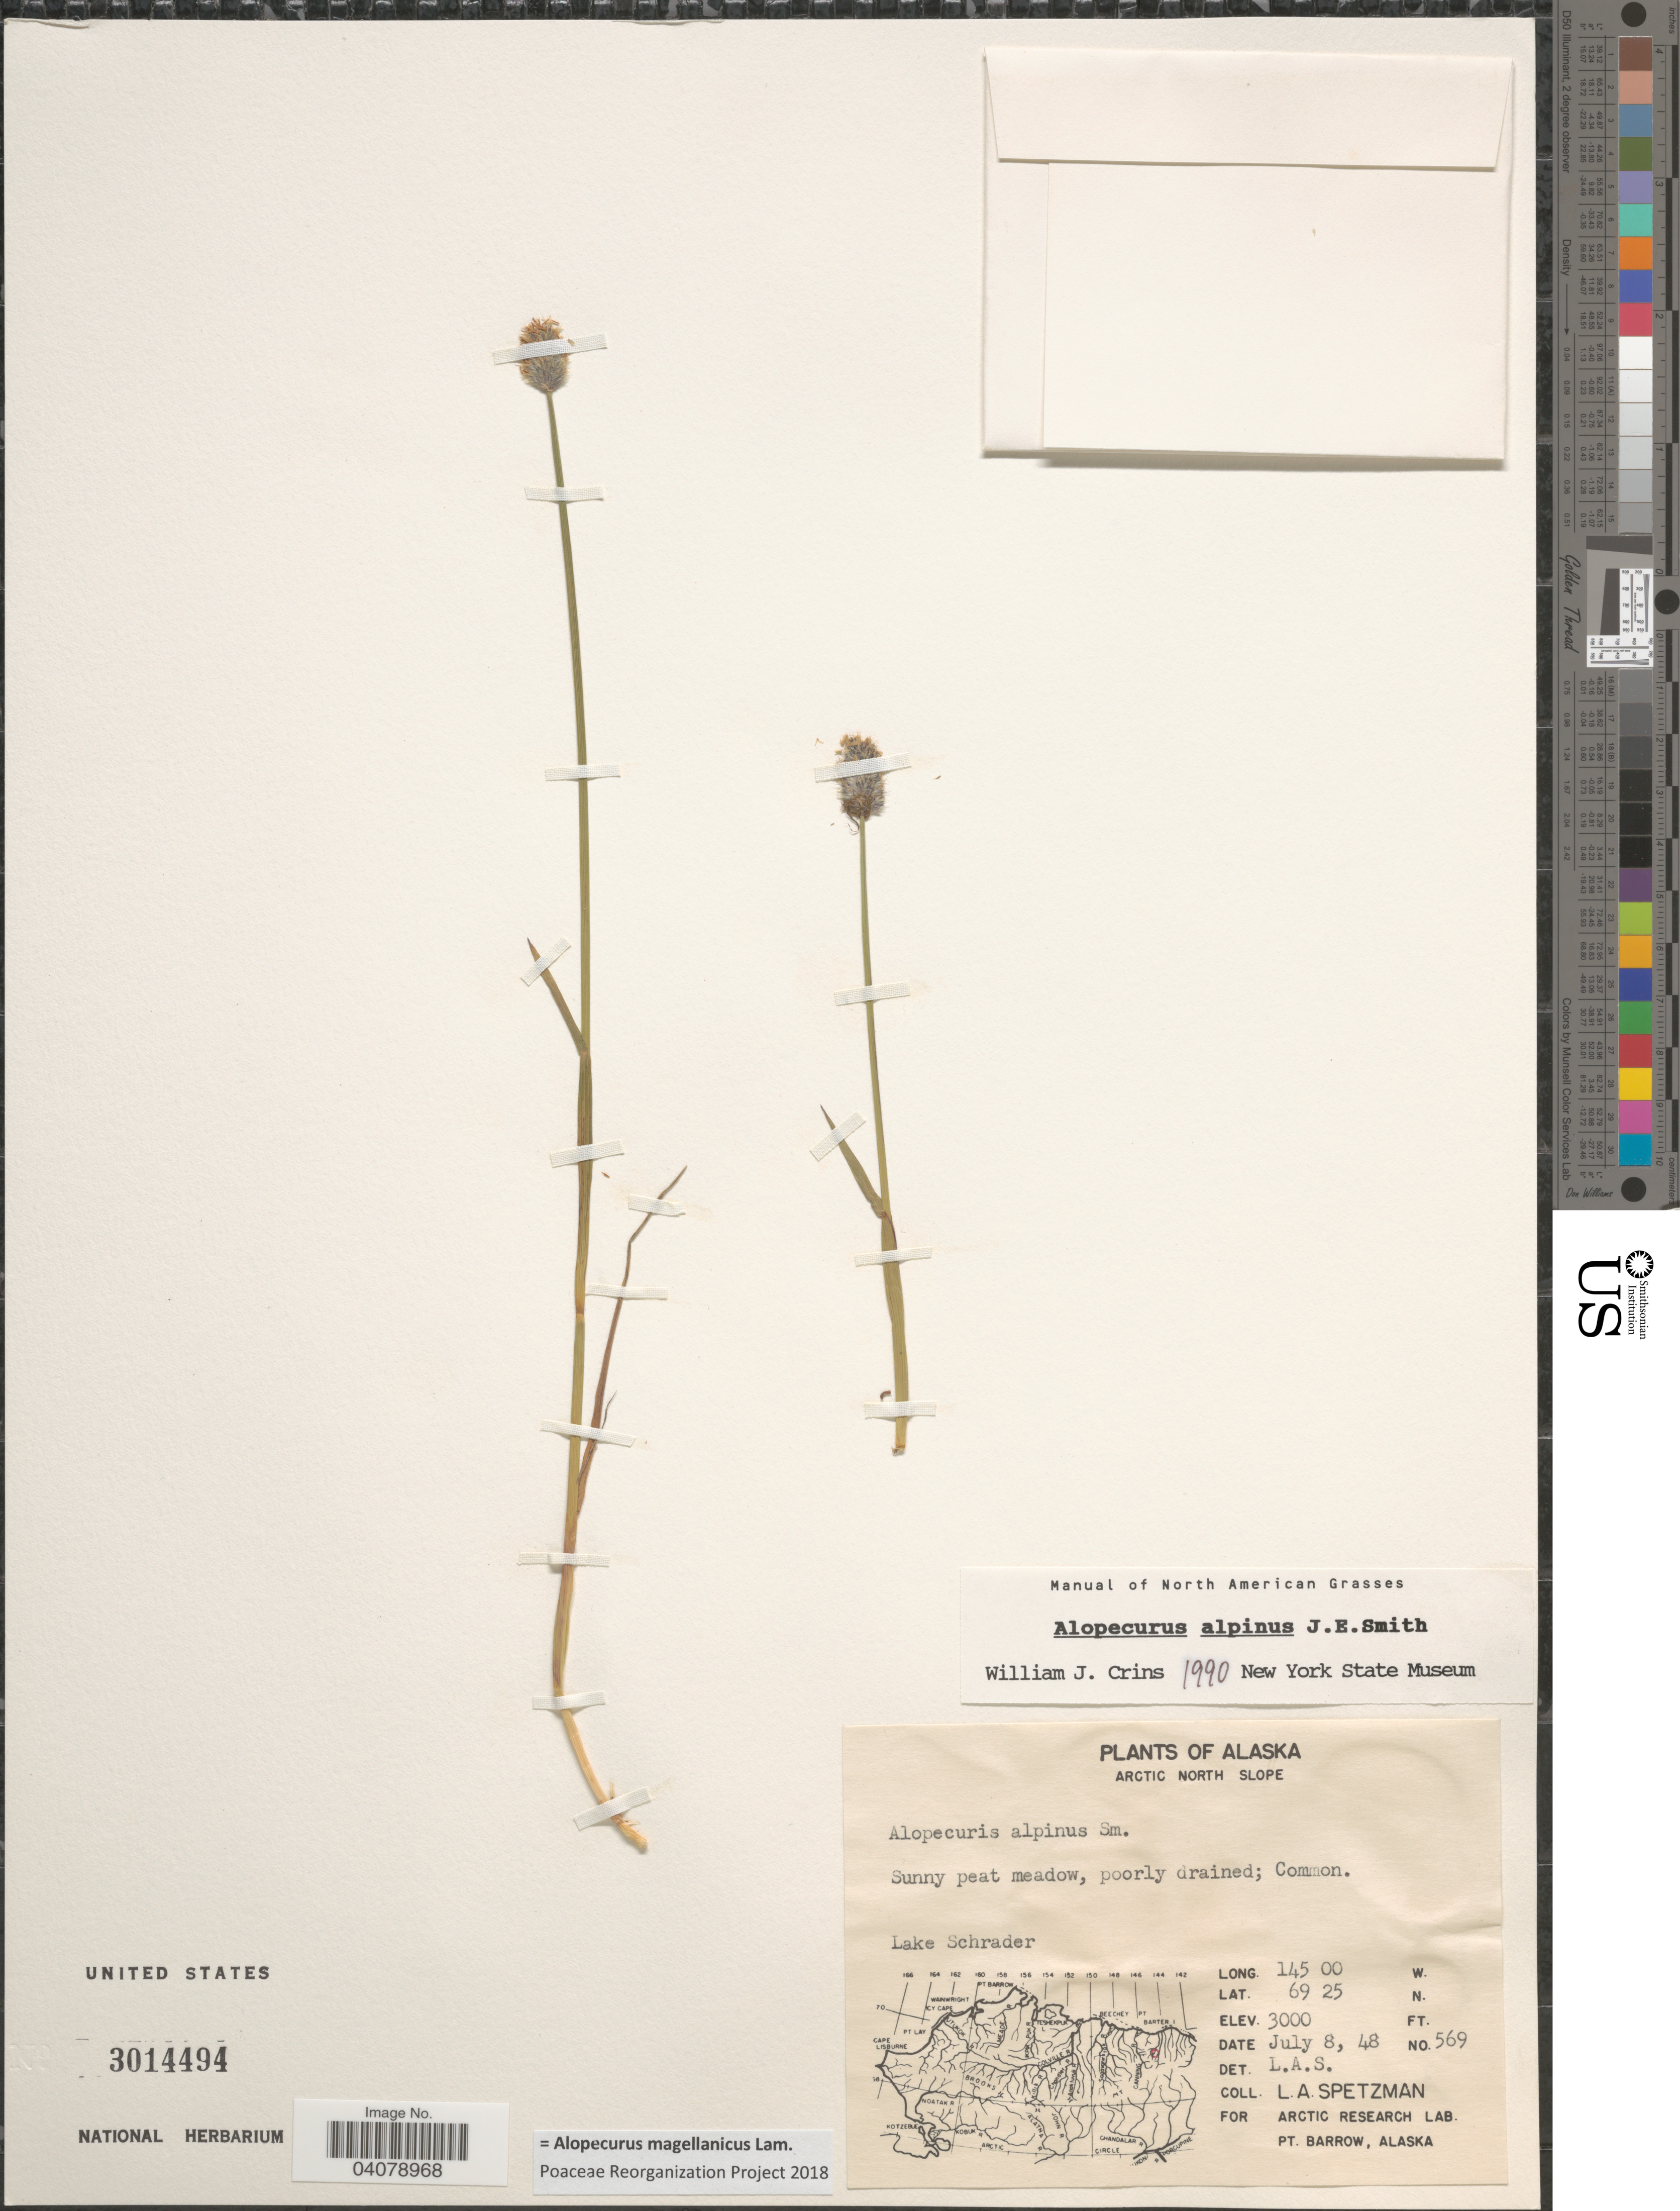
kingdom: Plantae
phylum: Tracheophyta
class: Liliopsida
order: Poales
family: Poaceae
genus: Alopecurus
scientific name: Alopecurus magellanicus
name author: Lam.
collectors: L. Spetzman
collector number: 569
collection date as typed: Transcribed d/m/y: 8/7/48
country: United States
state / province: Alaska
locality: Arctic North Slope. Lake Schrader.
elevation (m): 914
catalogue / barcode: US 3014494